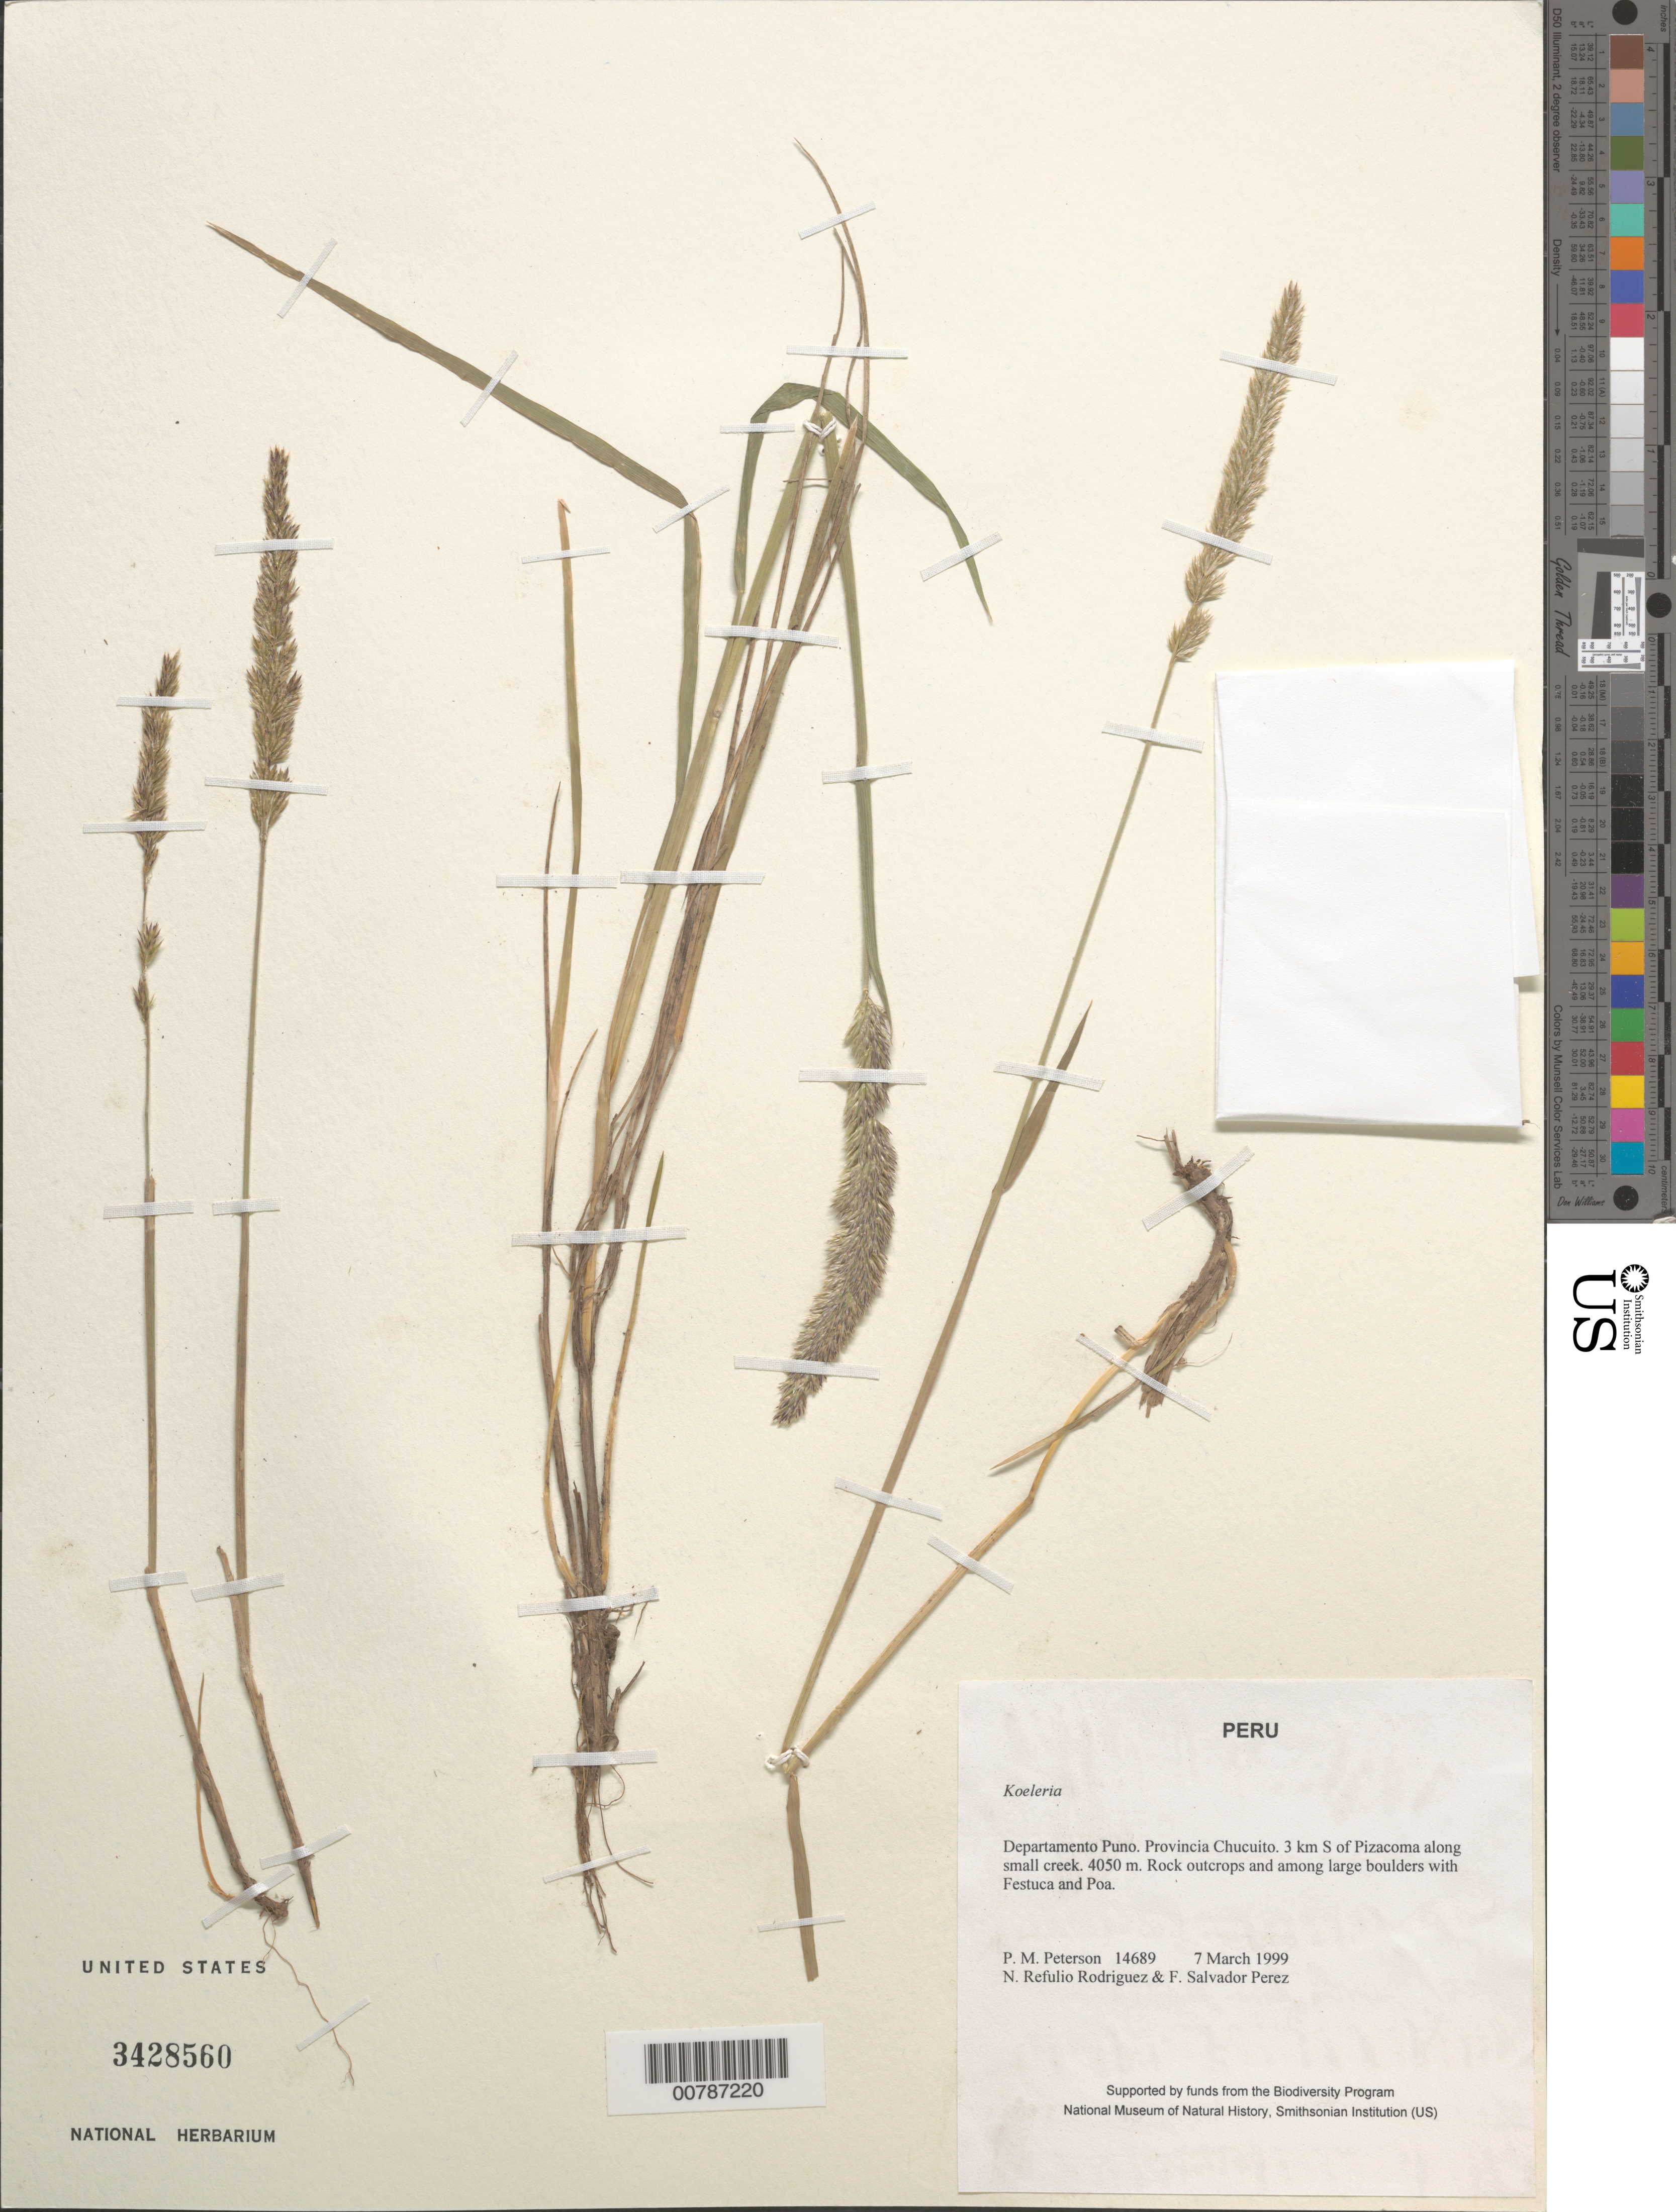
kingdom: Plantae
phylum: Tracheophyta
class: Liliopsida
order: Poales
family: Poaceae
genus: Koeleria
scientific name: Koeleria sp.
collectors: P. M. Peterson, N. Refulio-Rodríguez & F. Salvador Perez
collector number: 14689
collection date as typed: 07 Mar 1999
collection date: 1999-03-07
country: Peru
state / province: Puno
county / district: Chucuito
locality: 3 km S of Pizacoma along small creek.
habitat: Rock outcrops and among large boulders with Festuca and Poa.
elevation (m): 4050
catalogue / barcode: US 3428560